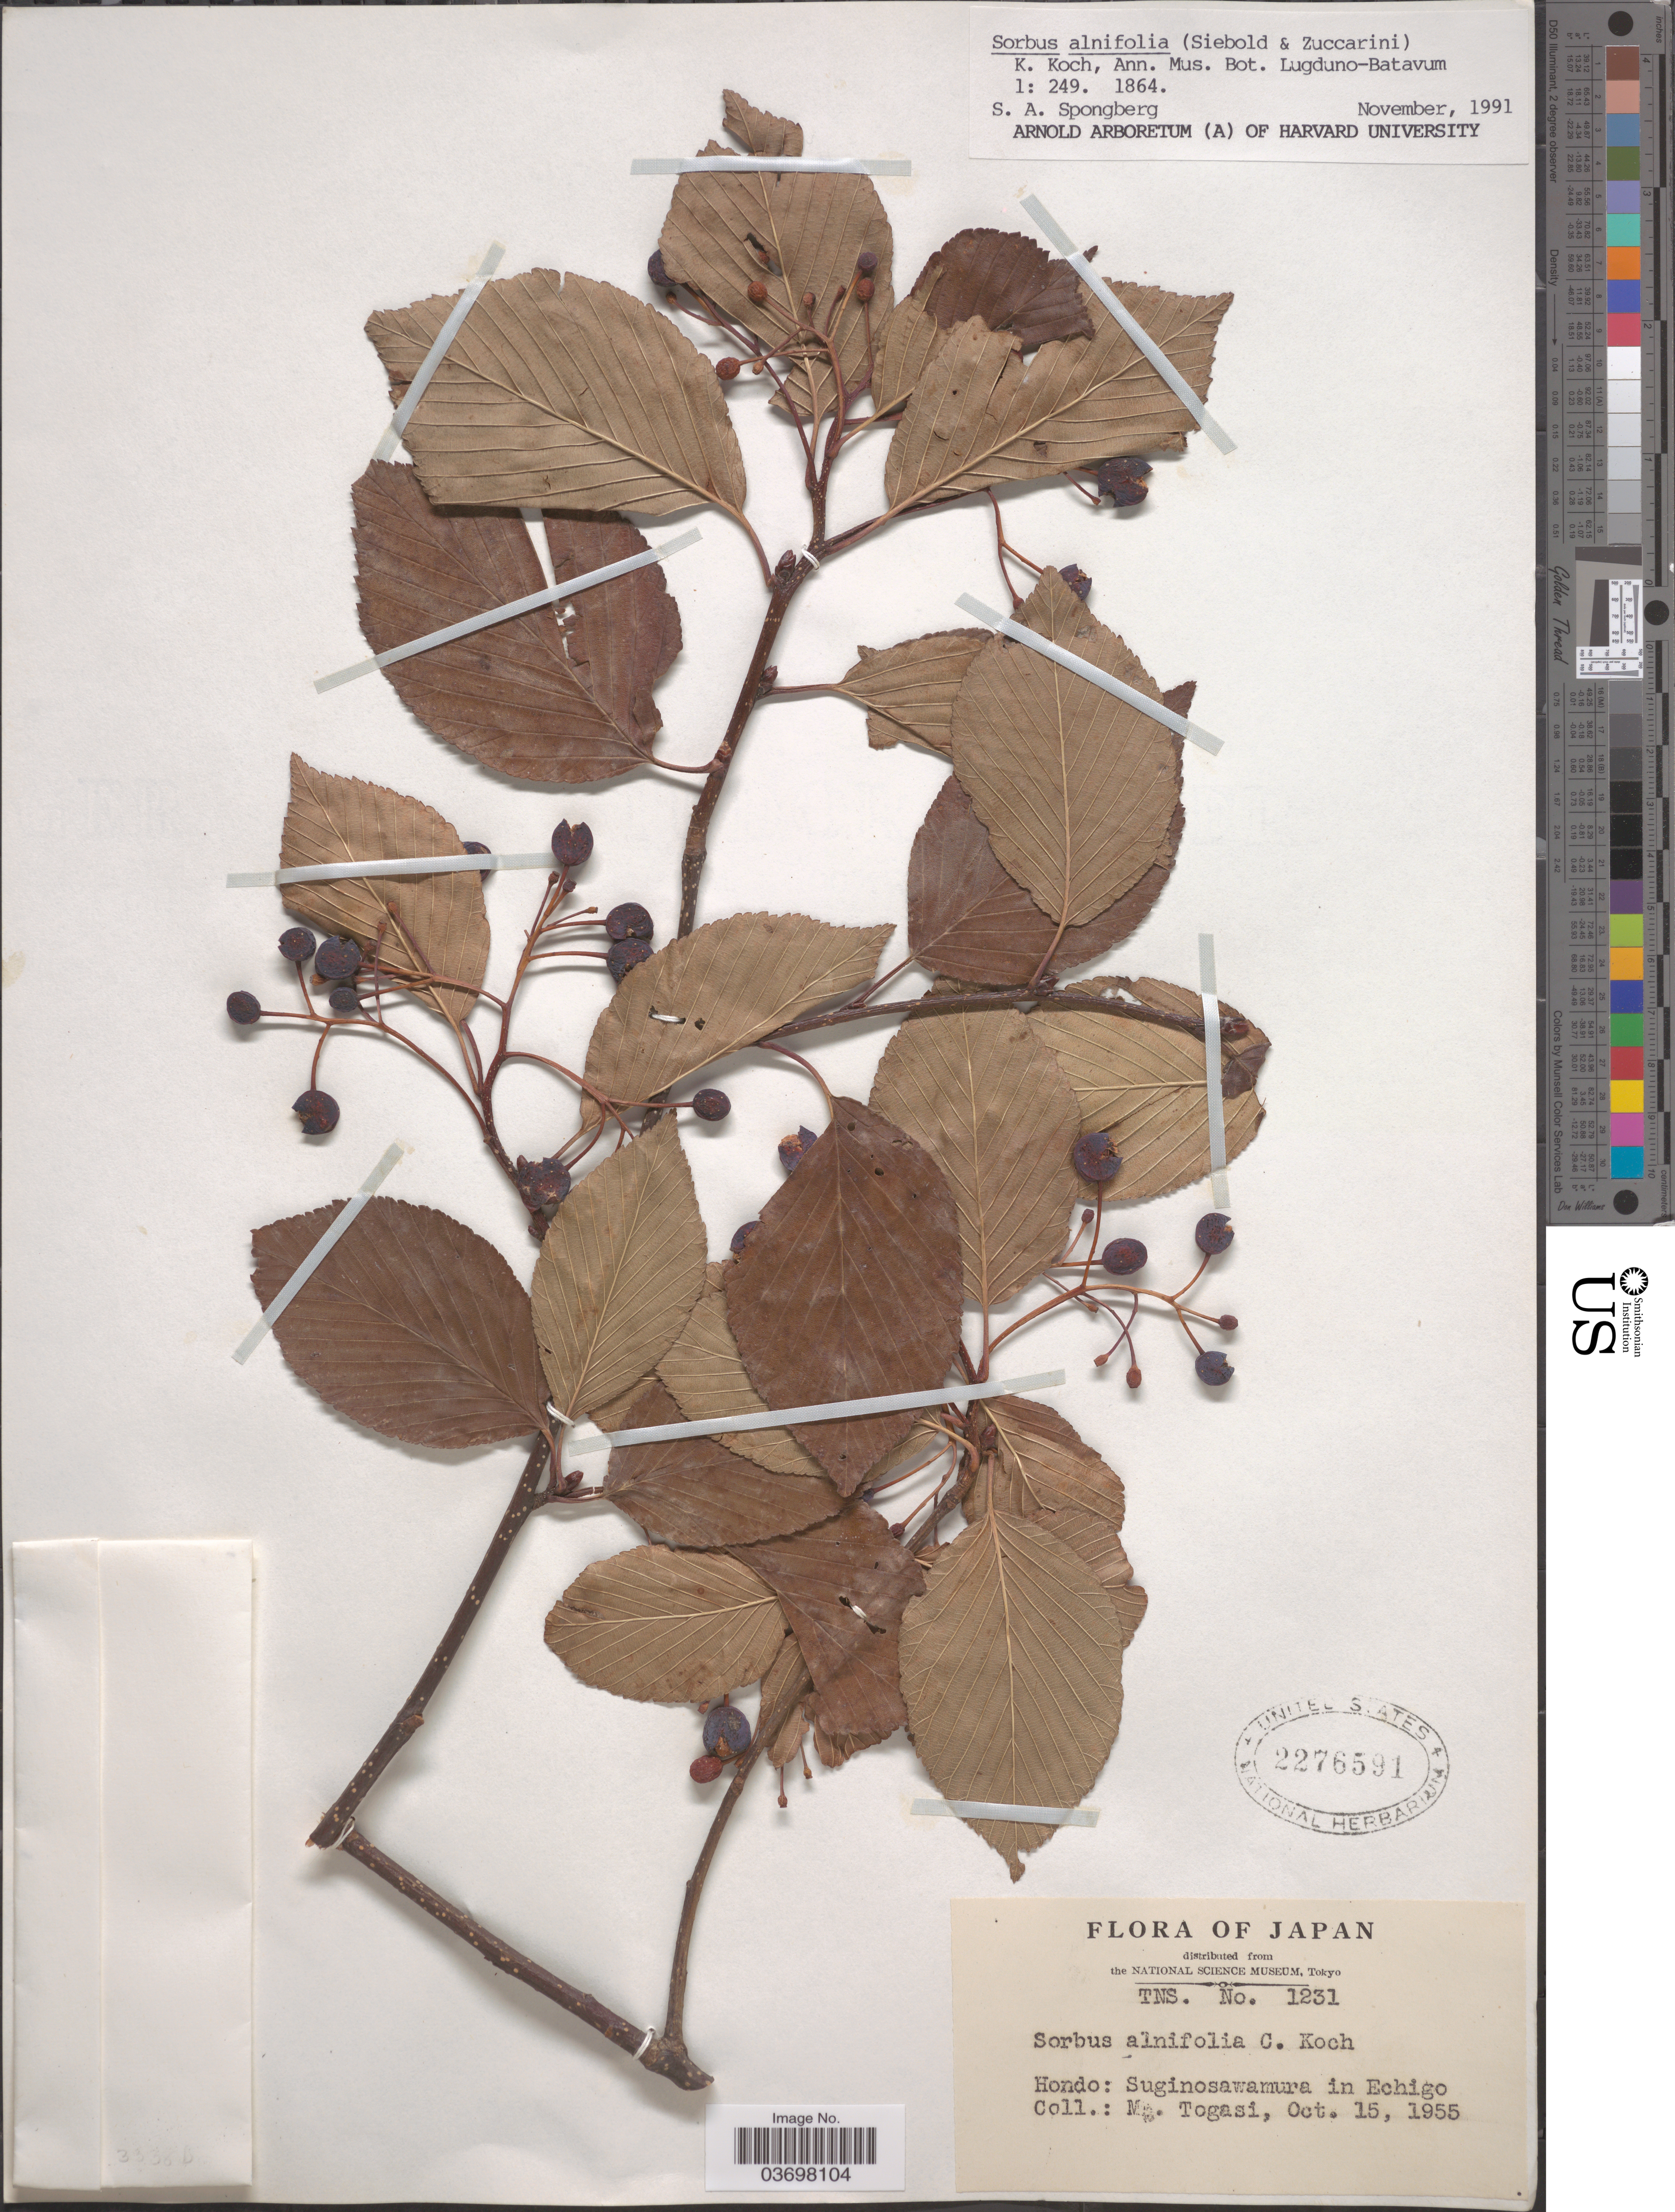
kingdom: Plantae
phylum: Tracheophyta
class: Magnoliopsida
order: Rosales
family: Rosaceae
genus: Sorbus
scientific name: Sorbus alnifolia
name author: (Siebold & Zucc.) K. Koch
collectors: M. Togasi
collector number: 1231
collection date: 1955-10-15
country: Japan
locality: Hondo: Suginosawamura in Echigo.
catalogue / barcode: US 2276591